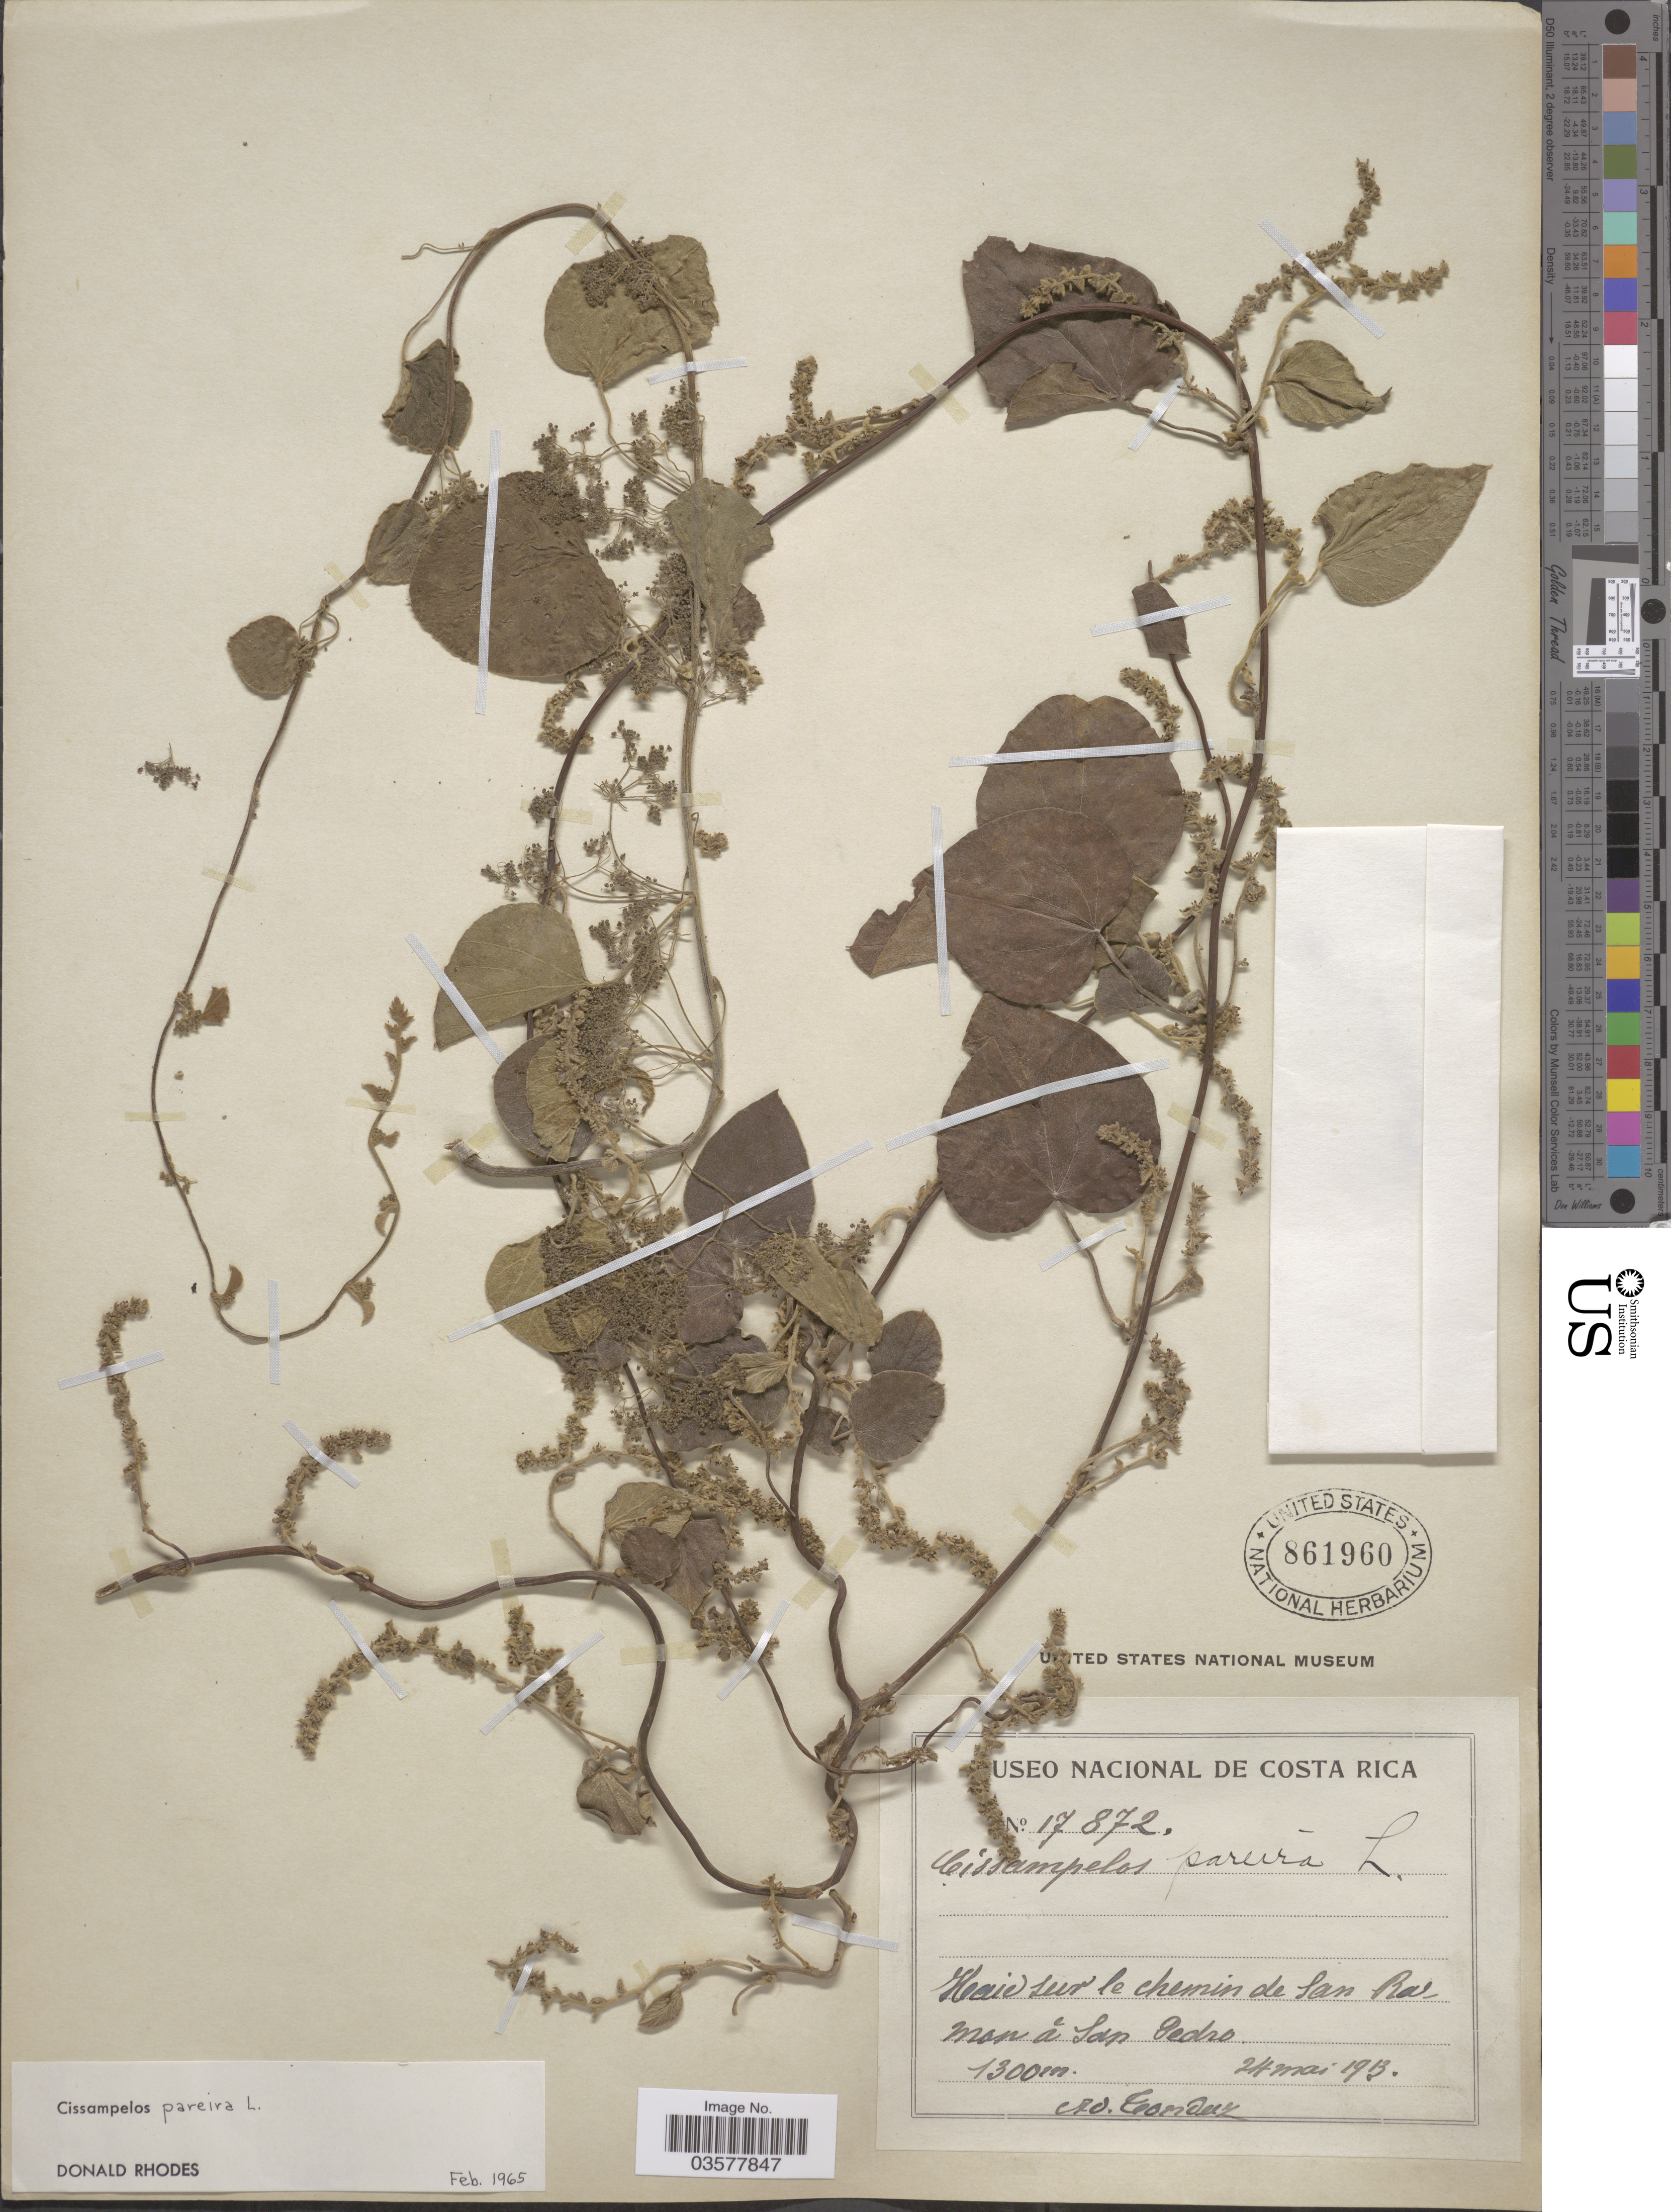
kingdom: Plantae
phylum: Tracheophyta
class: Magnoliopsida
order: Ranunculales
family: Menispermaceae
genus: Cissampelos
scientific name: Cissampelos pareira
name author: L.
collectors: A. Tonduz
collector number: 17872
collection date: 1913-05-24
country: Costa Rica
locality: Haie sur le chemin de San Ramon á San Pedro.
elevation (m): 1300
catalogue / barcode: US 861960